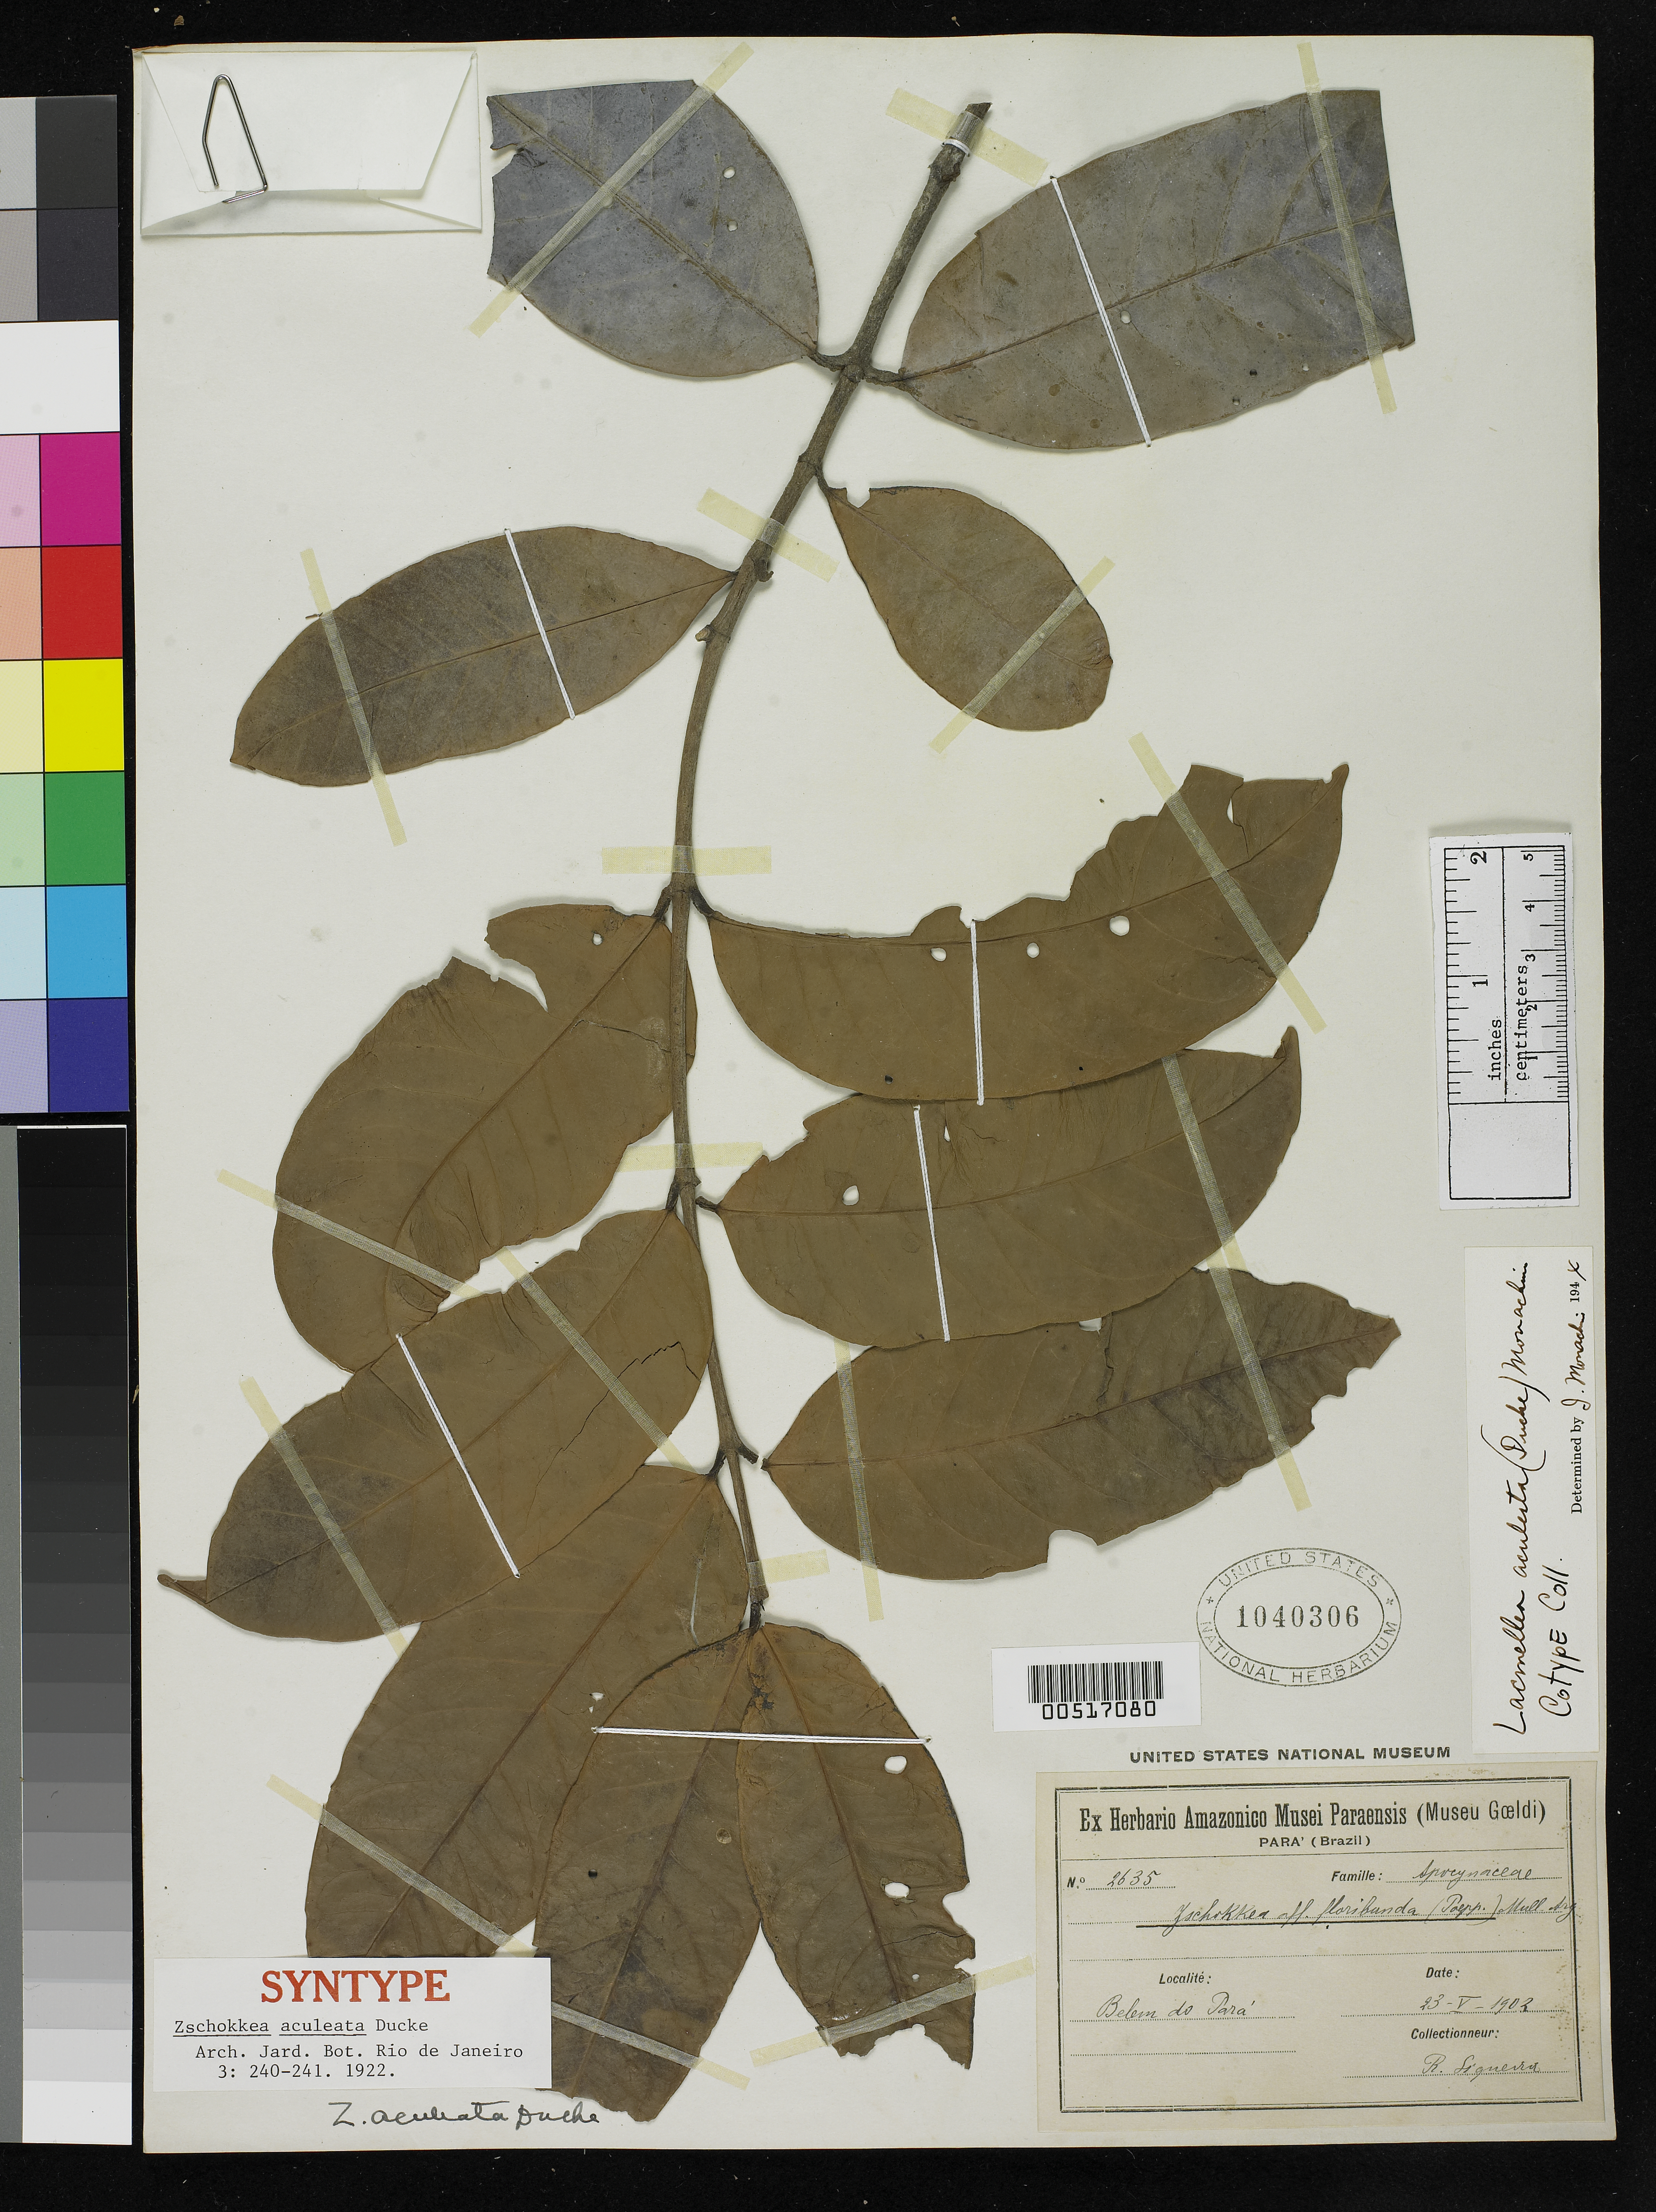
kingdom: Plantae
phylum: Tracheophyta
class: Magnoliopsida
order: Gentianales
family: Apocynaceae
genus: Zschokkea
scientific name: Zschokkea aculeata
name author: Ducke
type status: Isosyntype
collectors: R. Siqueira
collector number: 2635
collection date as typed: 23 May 1902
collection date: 1902-05-23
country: Brazil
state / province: Pará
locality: Belem do Para.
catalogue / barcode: US 1040306